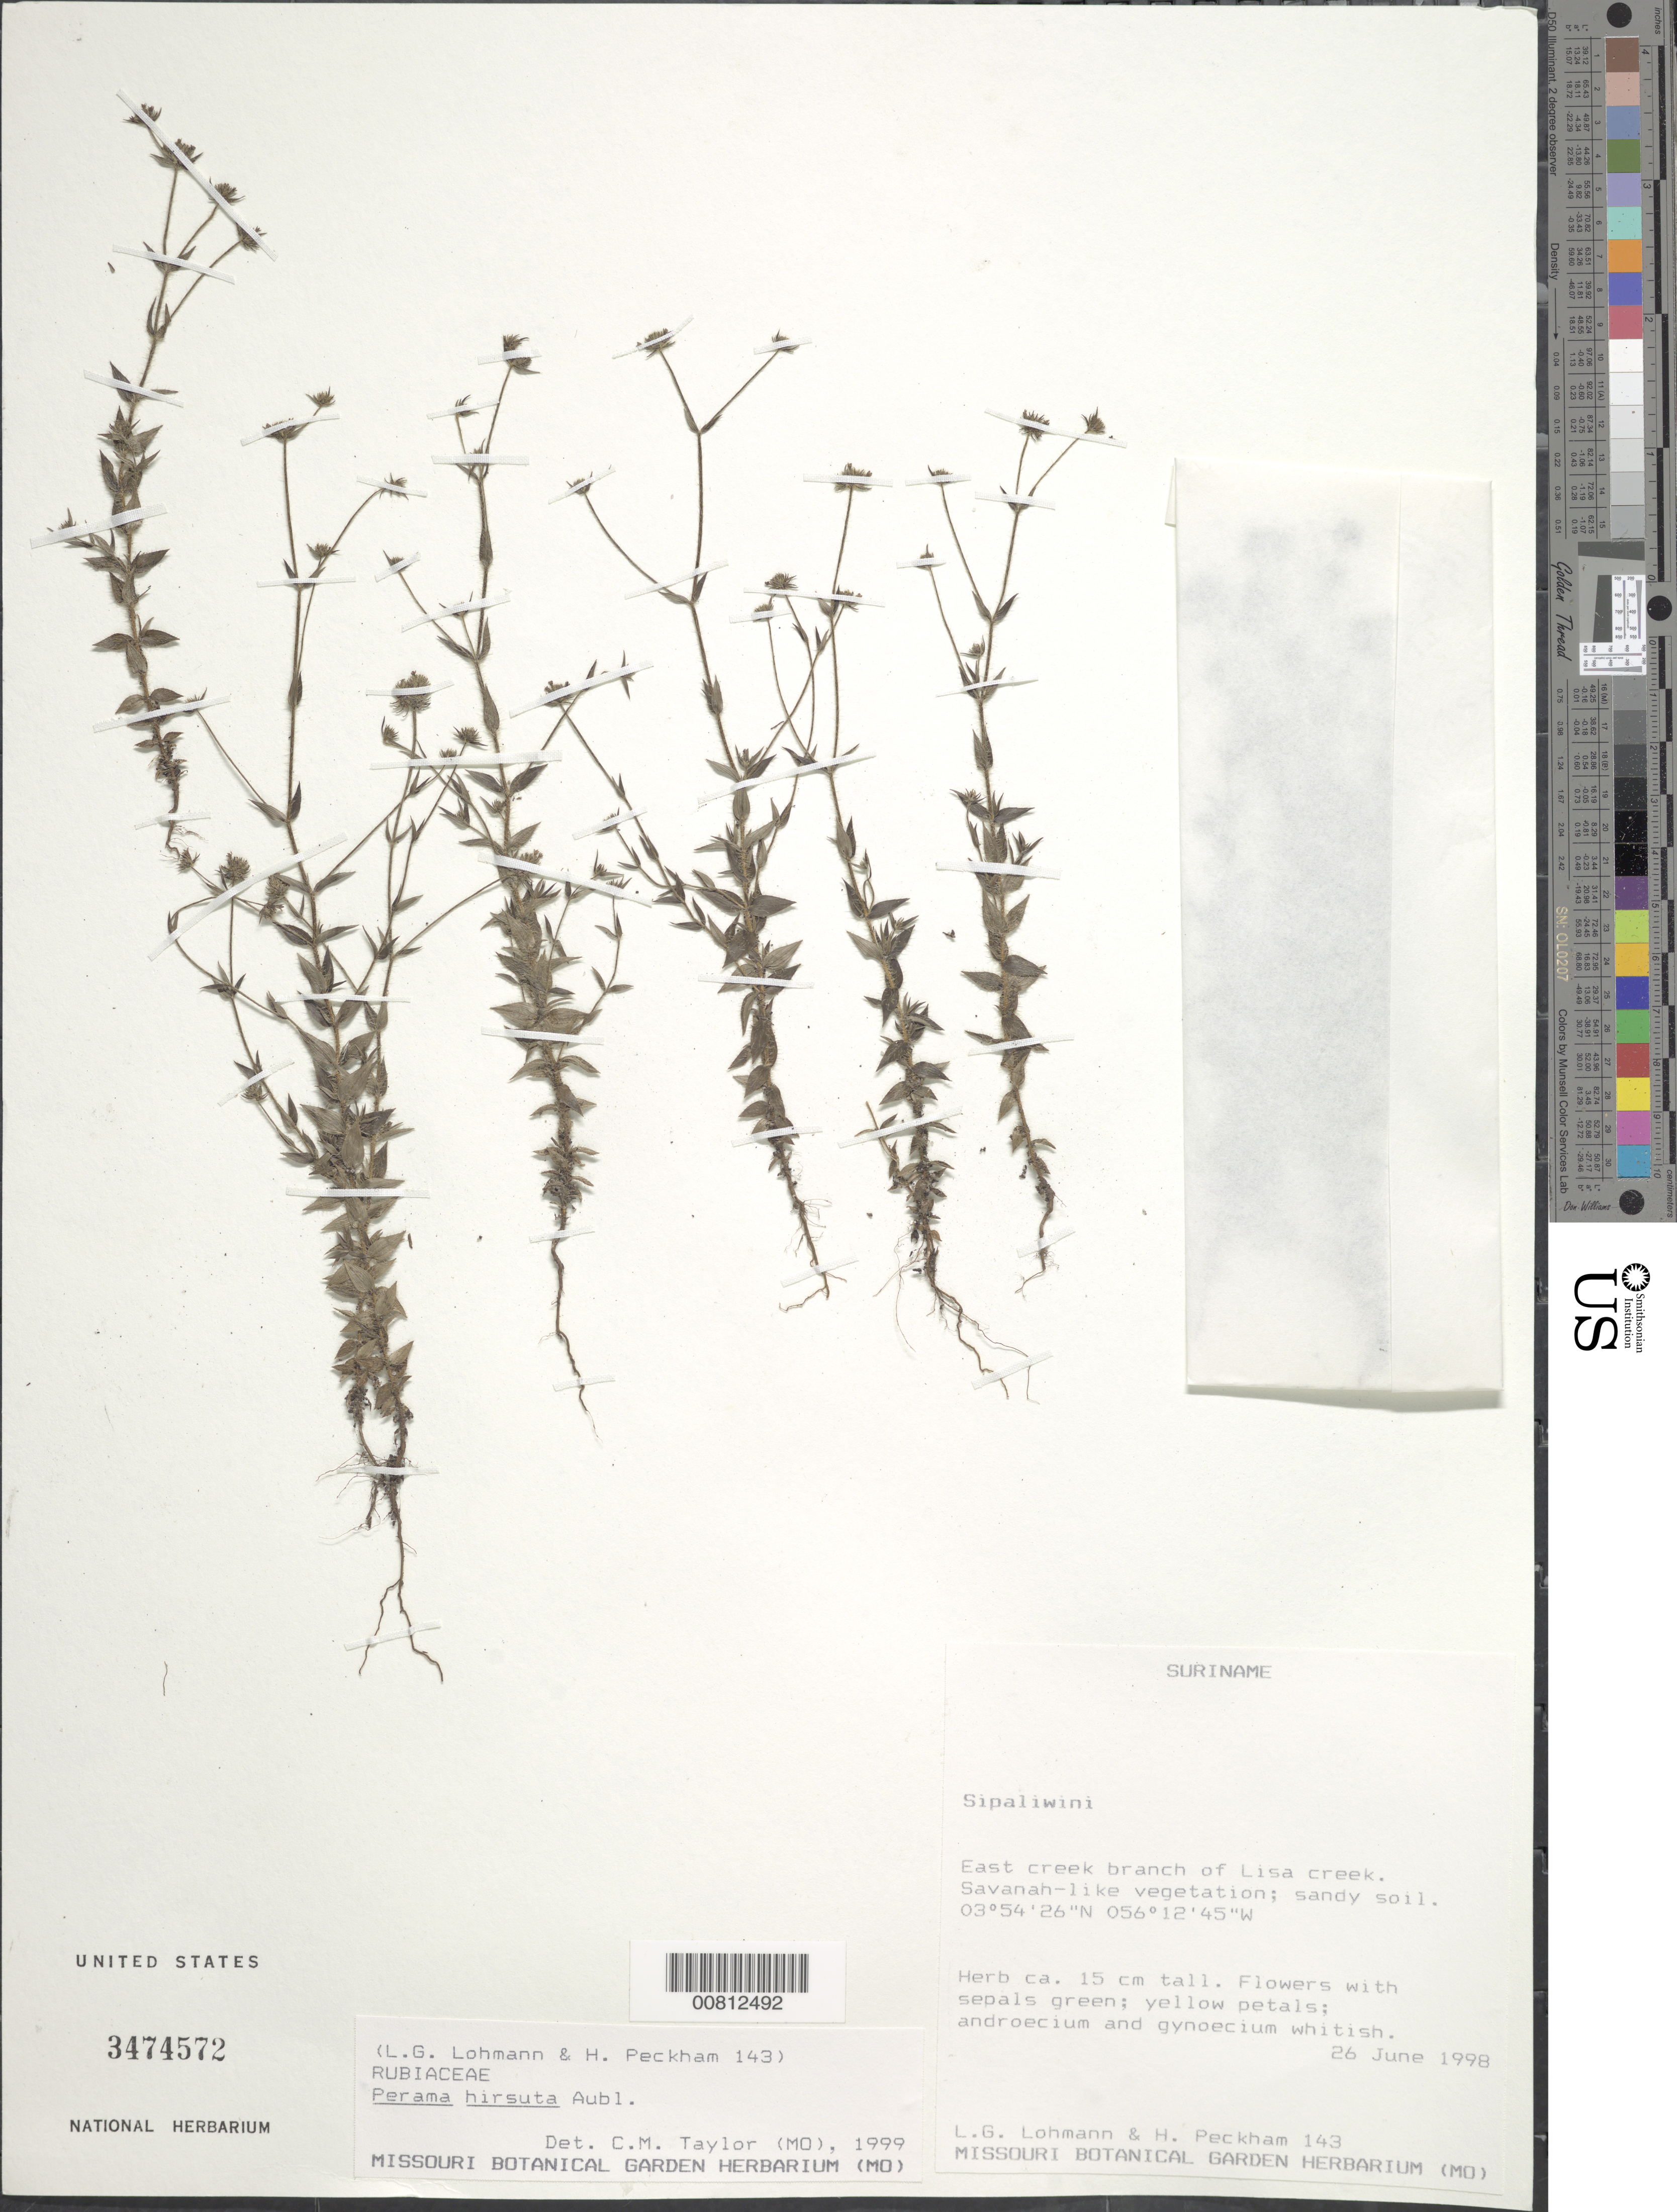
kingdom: Plantae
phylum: Tracheophyta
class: Magnoliopsida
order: Gentianales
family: Rubiaceae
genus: Perama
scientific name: Perama hirsuta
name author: Aubl.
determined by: Taylor, Charlotte M.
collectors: L. G. Lohmann & H. Peckham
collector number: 142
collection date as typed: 26-Jun-98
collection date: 1998-06-26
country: Suriname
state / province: Sipaliwini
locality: Lisa Creek, east creek branch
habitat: Savanna-like vegetation; sandy soil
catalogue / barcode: US 3474572